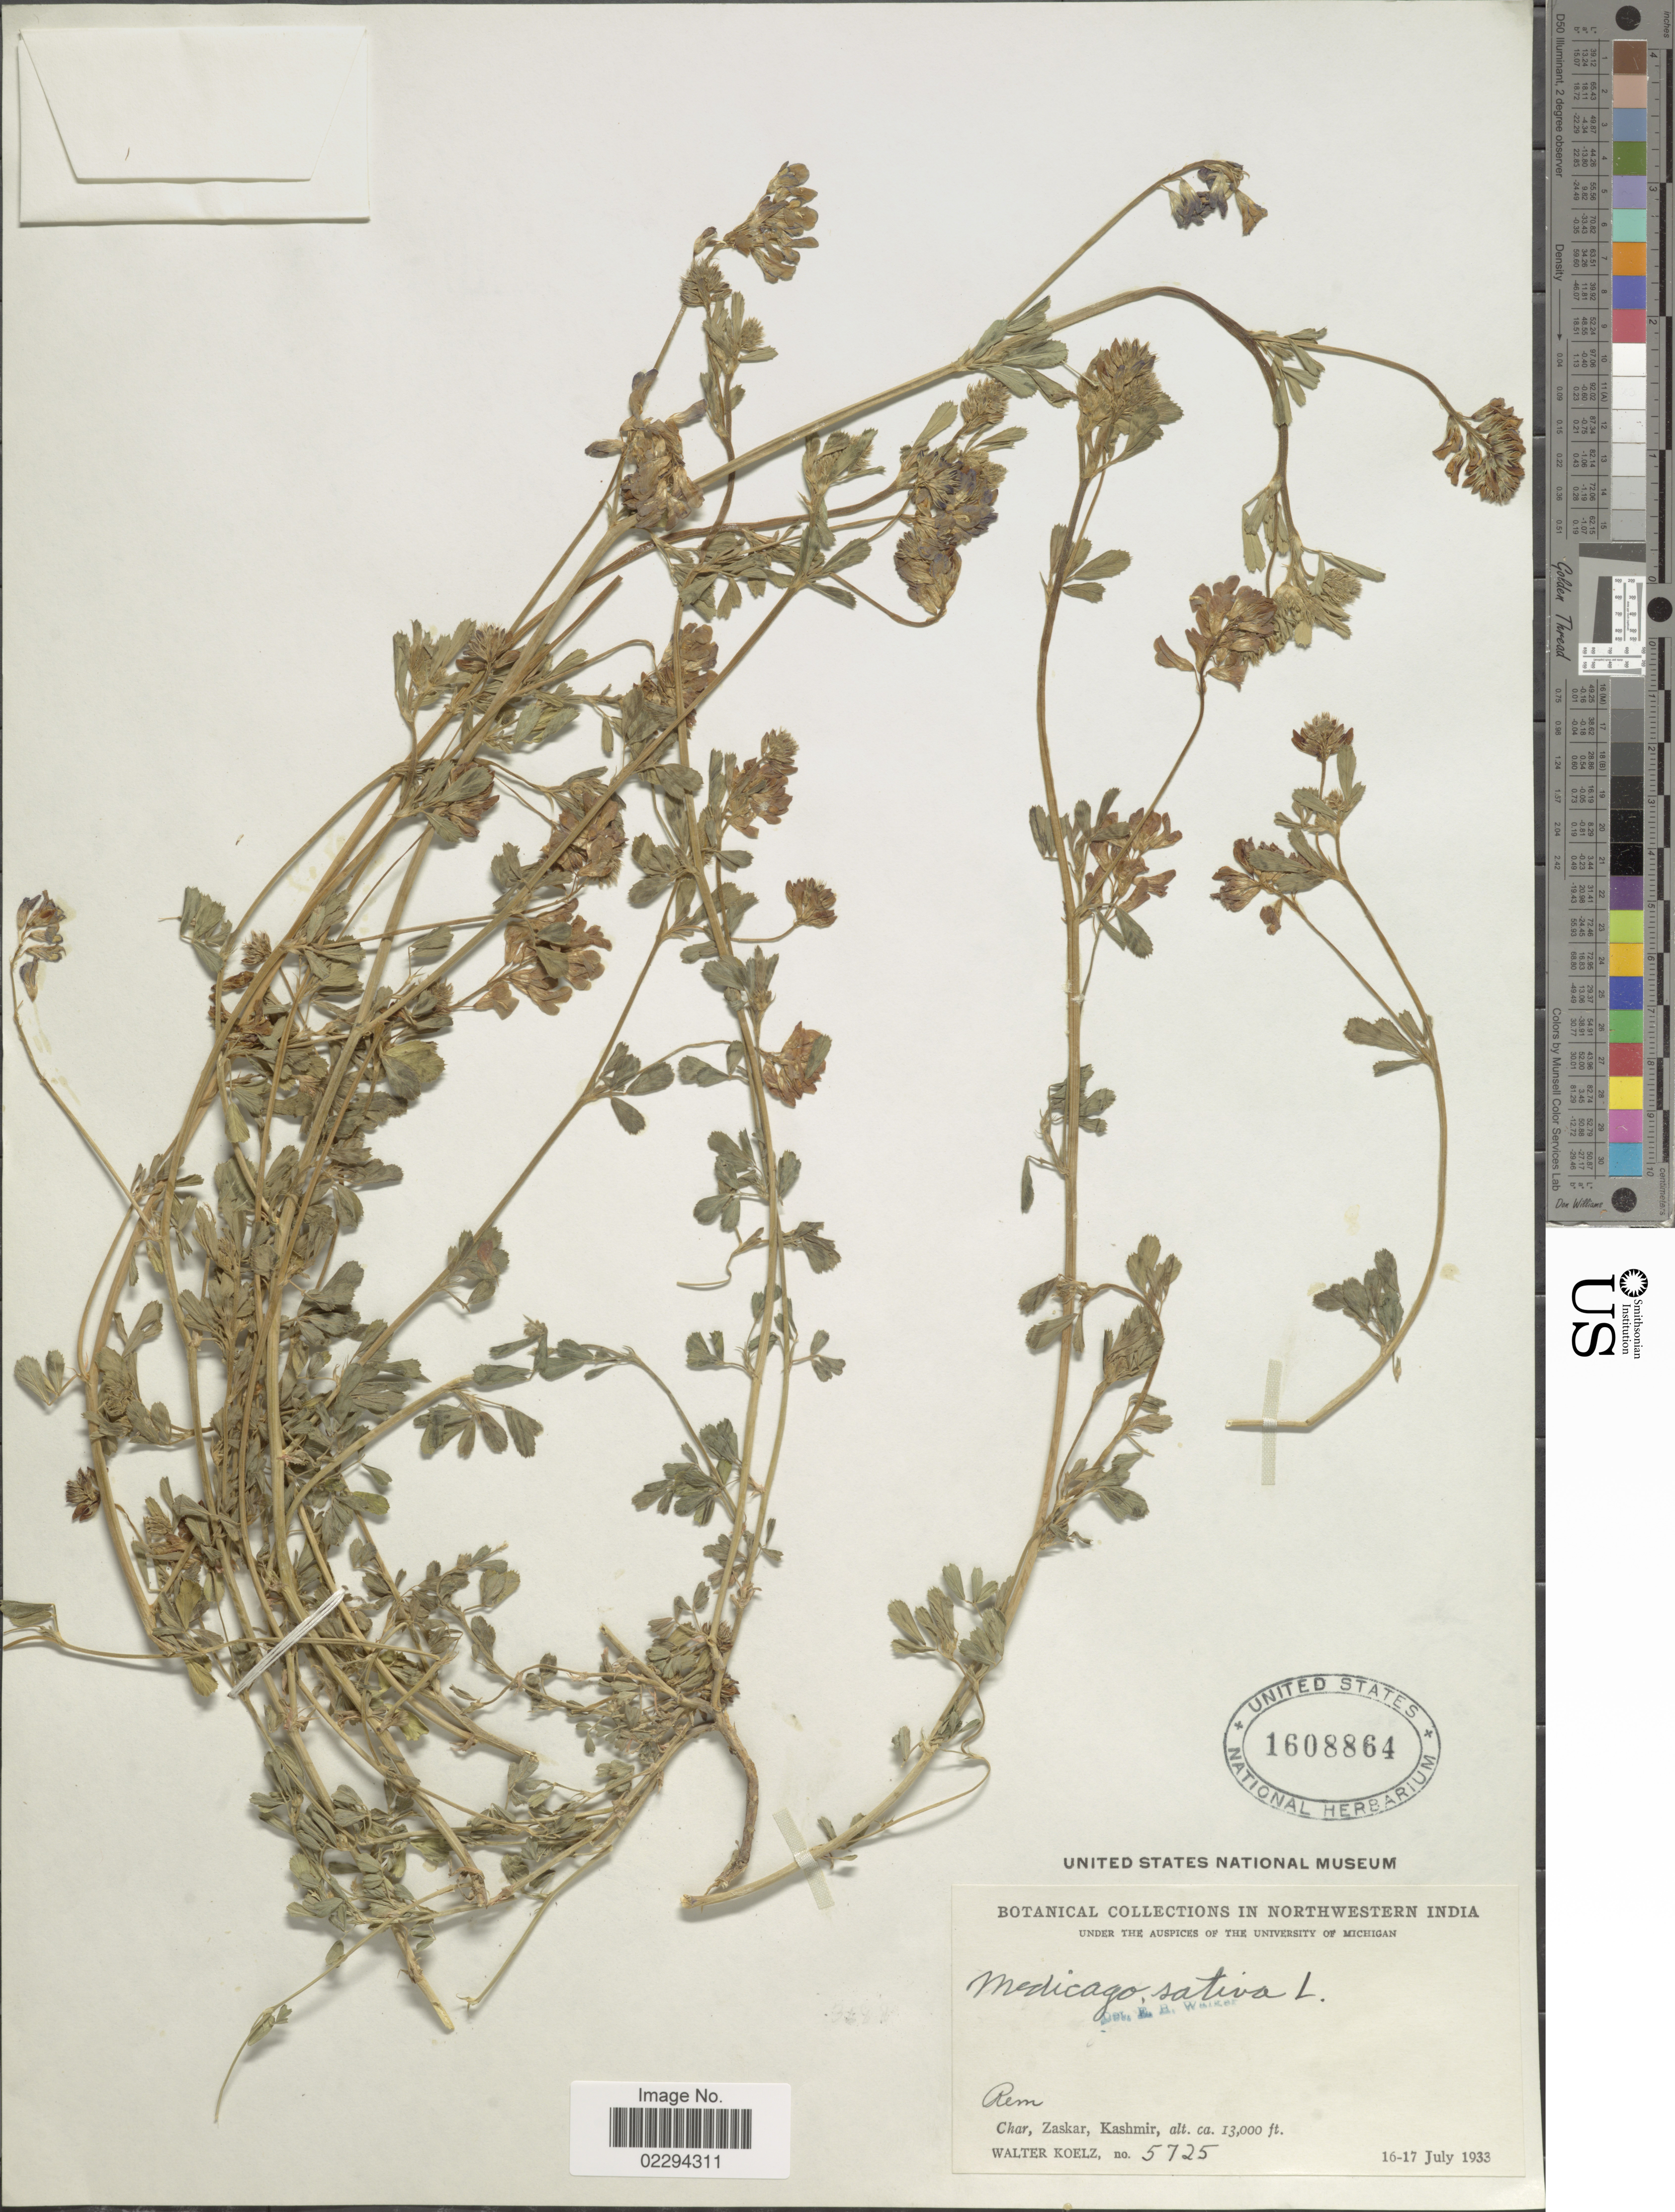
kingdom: Plantae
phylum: Tracheophyta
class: Magnoliopsida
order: Fabales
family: Fabaceae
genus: Medicago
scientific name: Medicago sativa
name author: L.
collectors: W. N. Koelz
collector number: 5725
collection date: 1933-07-16/1933-07-17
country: India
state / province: Jammu and Kashmir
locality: Northwestern India, Rem, Char, Zaskar, Kashmir.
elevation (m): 3962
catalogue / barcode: US 1608864